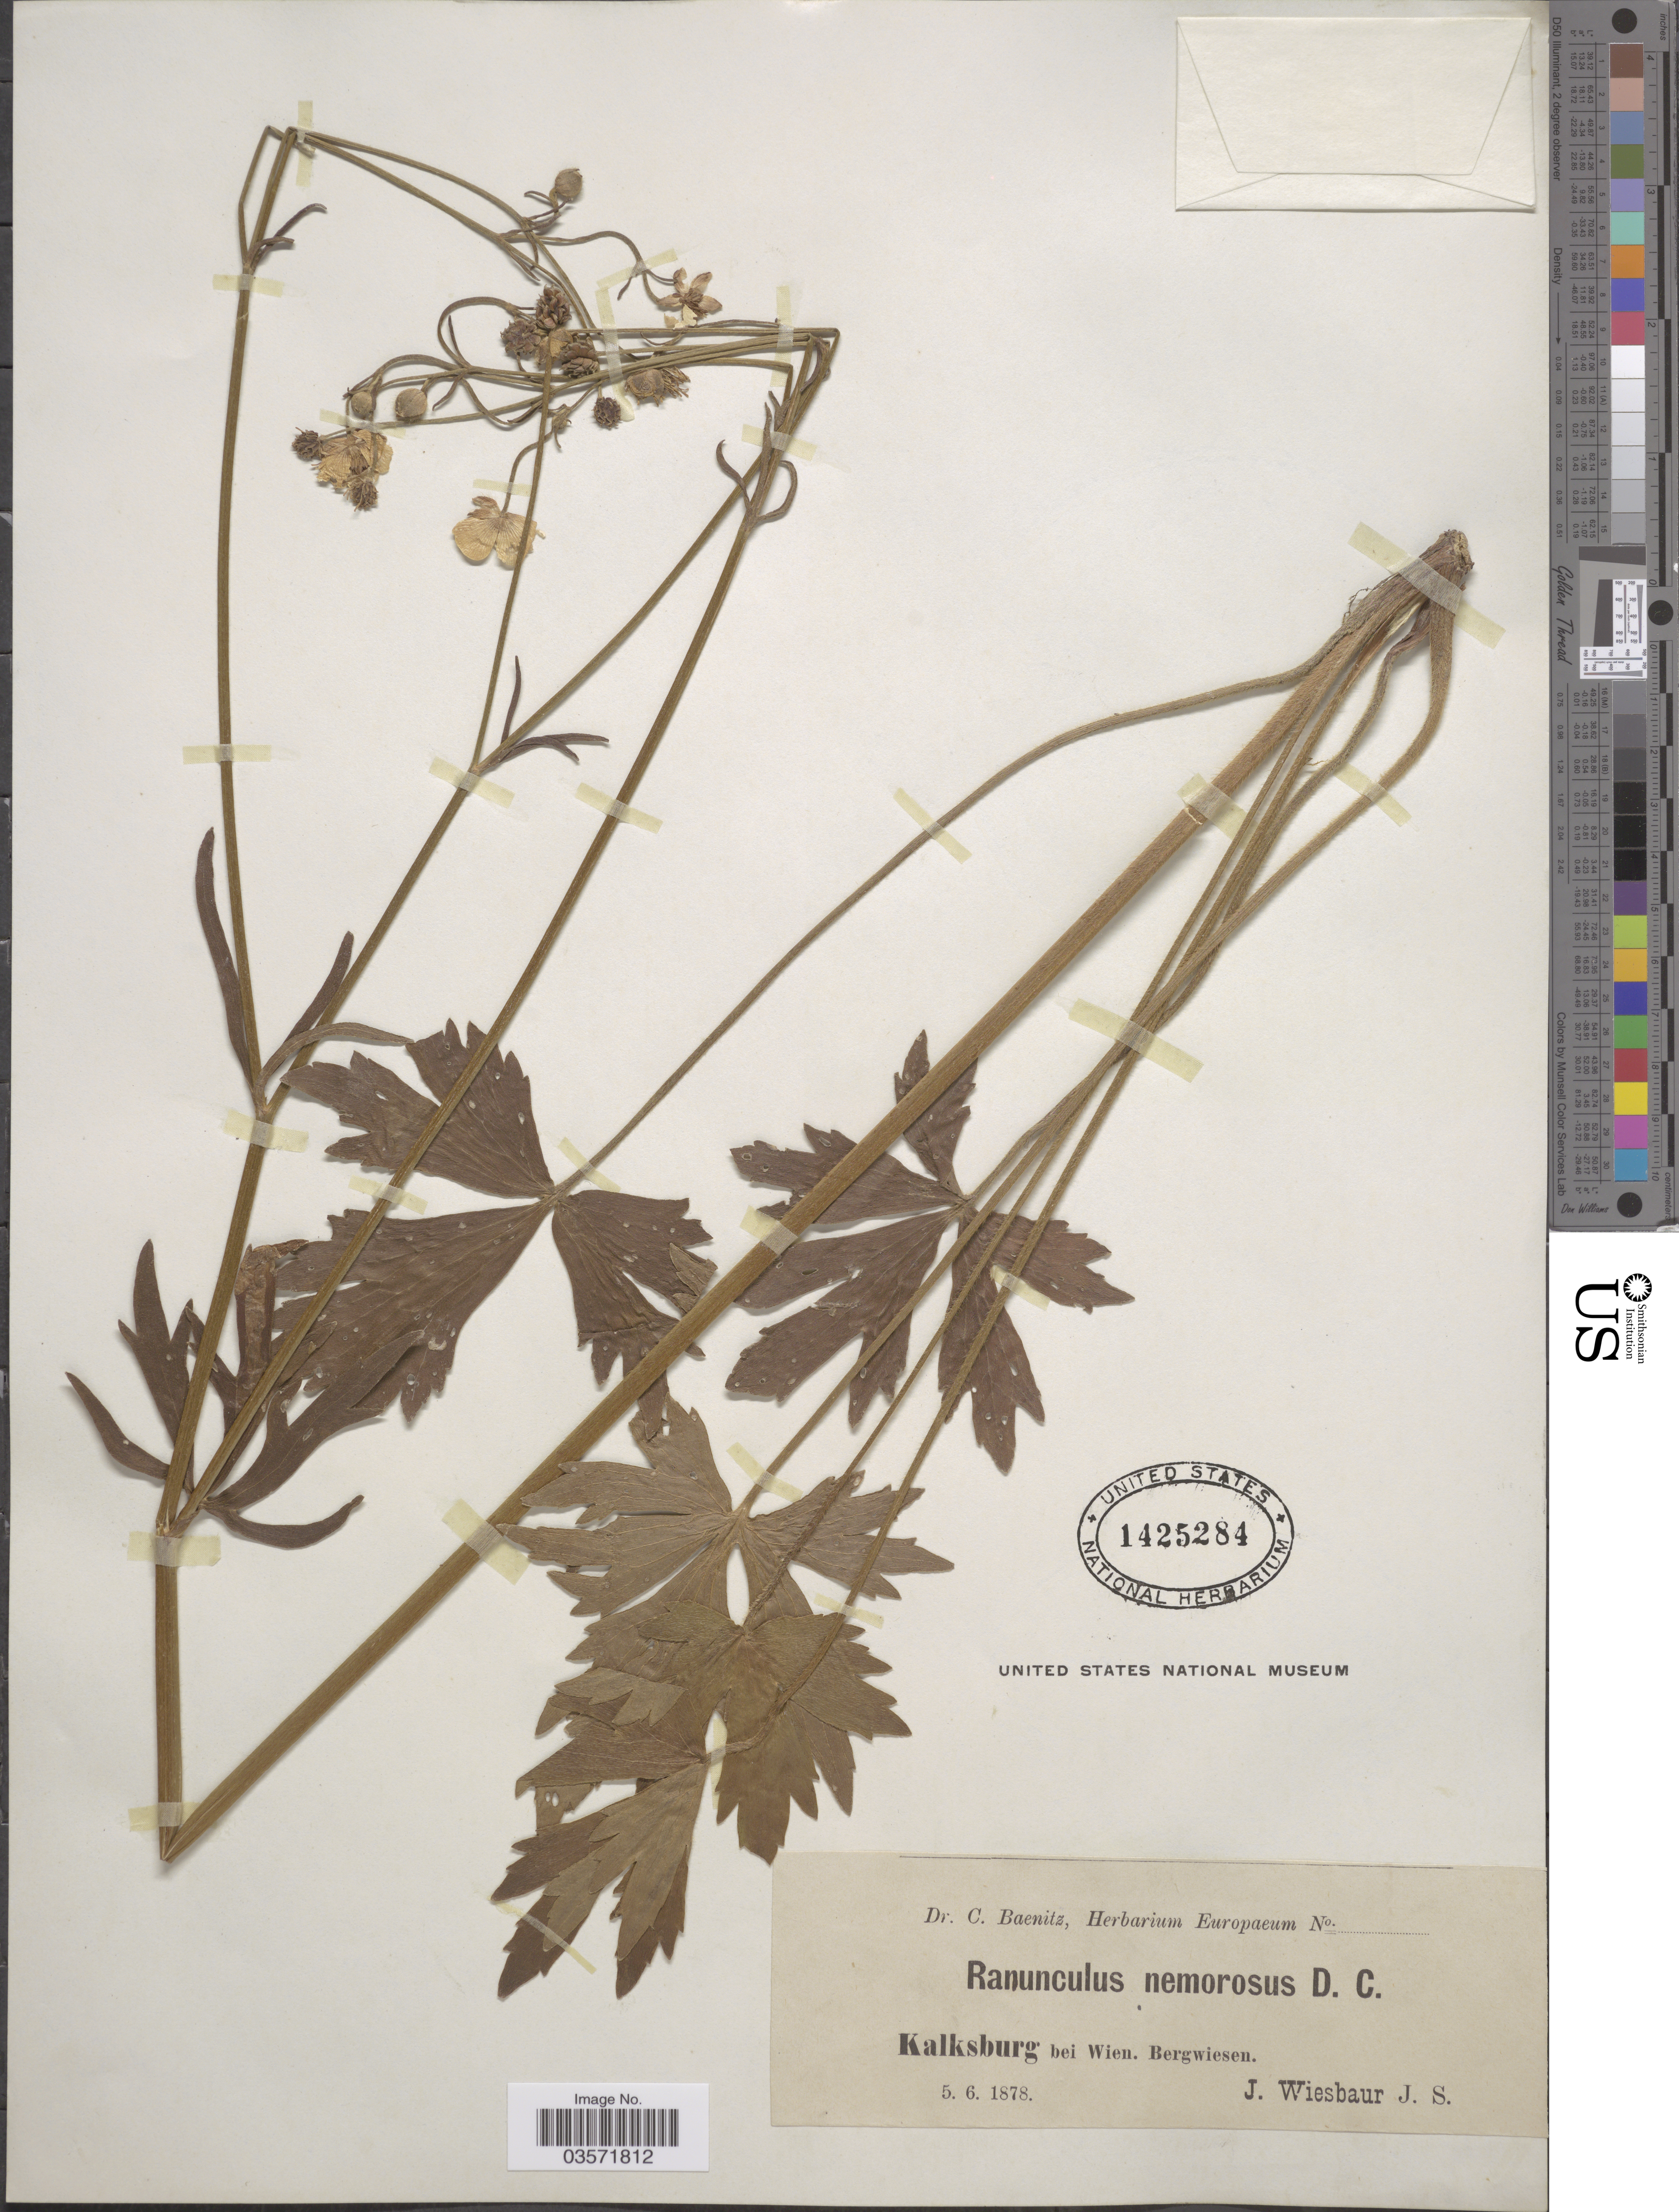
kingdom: Plantae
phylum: Tracheophyta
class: Magnoliopsida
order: Ranunculales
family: Ranunculaceae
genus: Ranunculus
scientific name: Ranunculus nemorosus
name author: DC.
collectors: J. Wiesbaur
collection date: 1878-06-05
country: Austria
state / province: Wien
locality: Kalksburg bei Wien. Bergwiesen.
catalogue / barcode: US 1425284